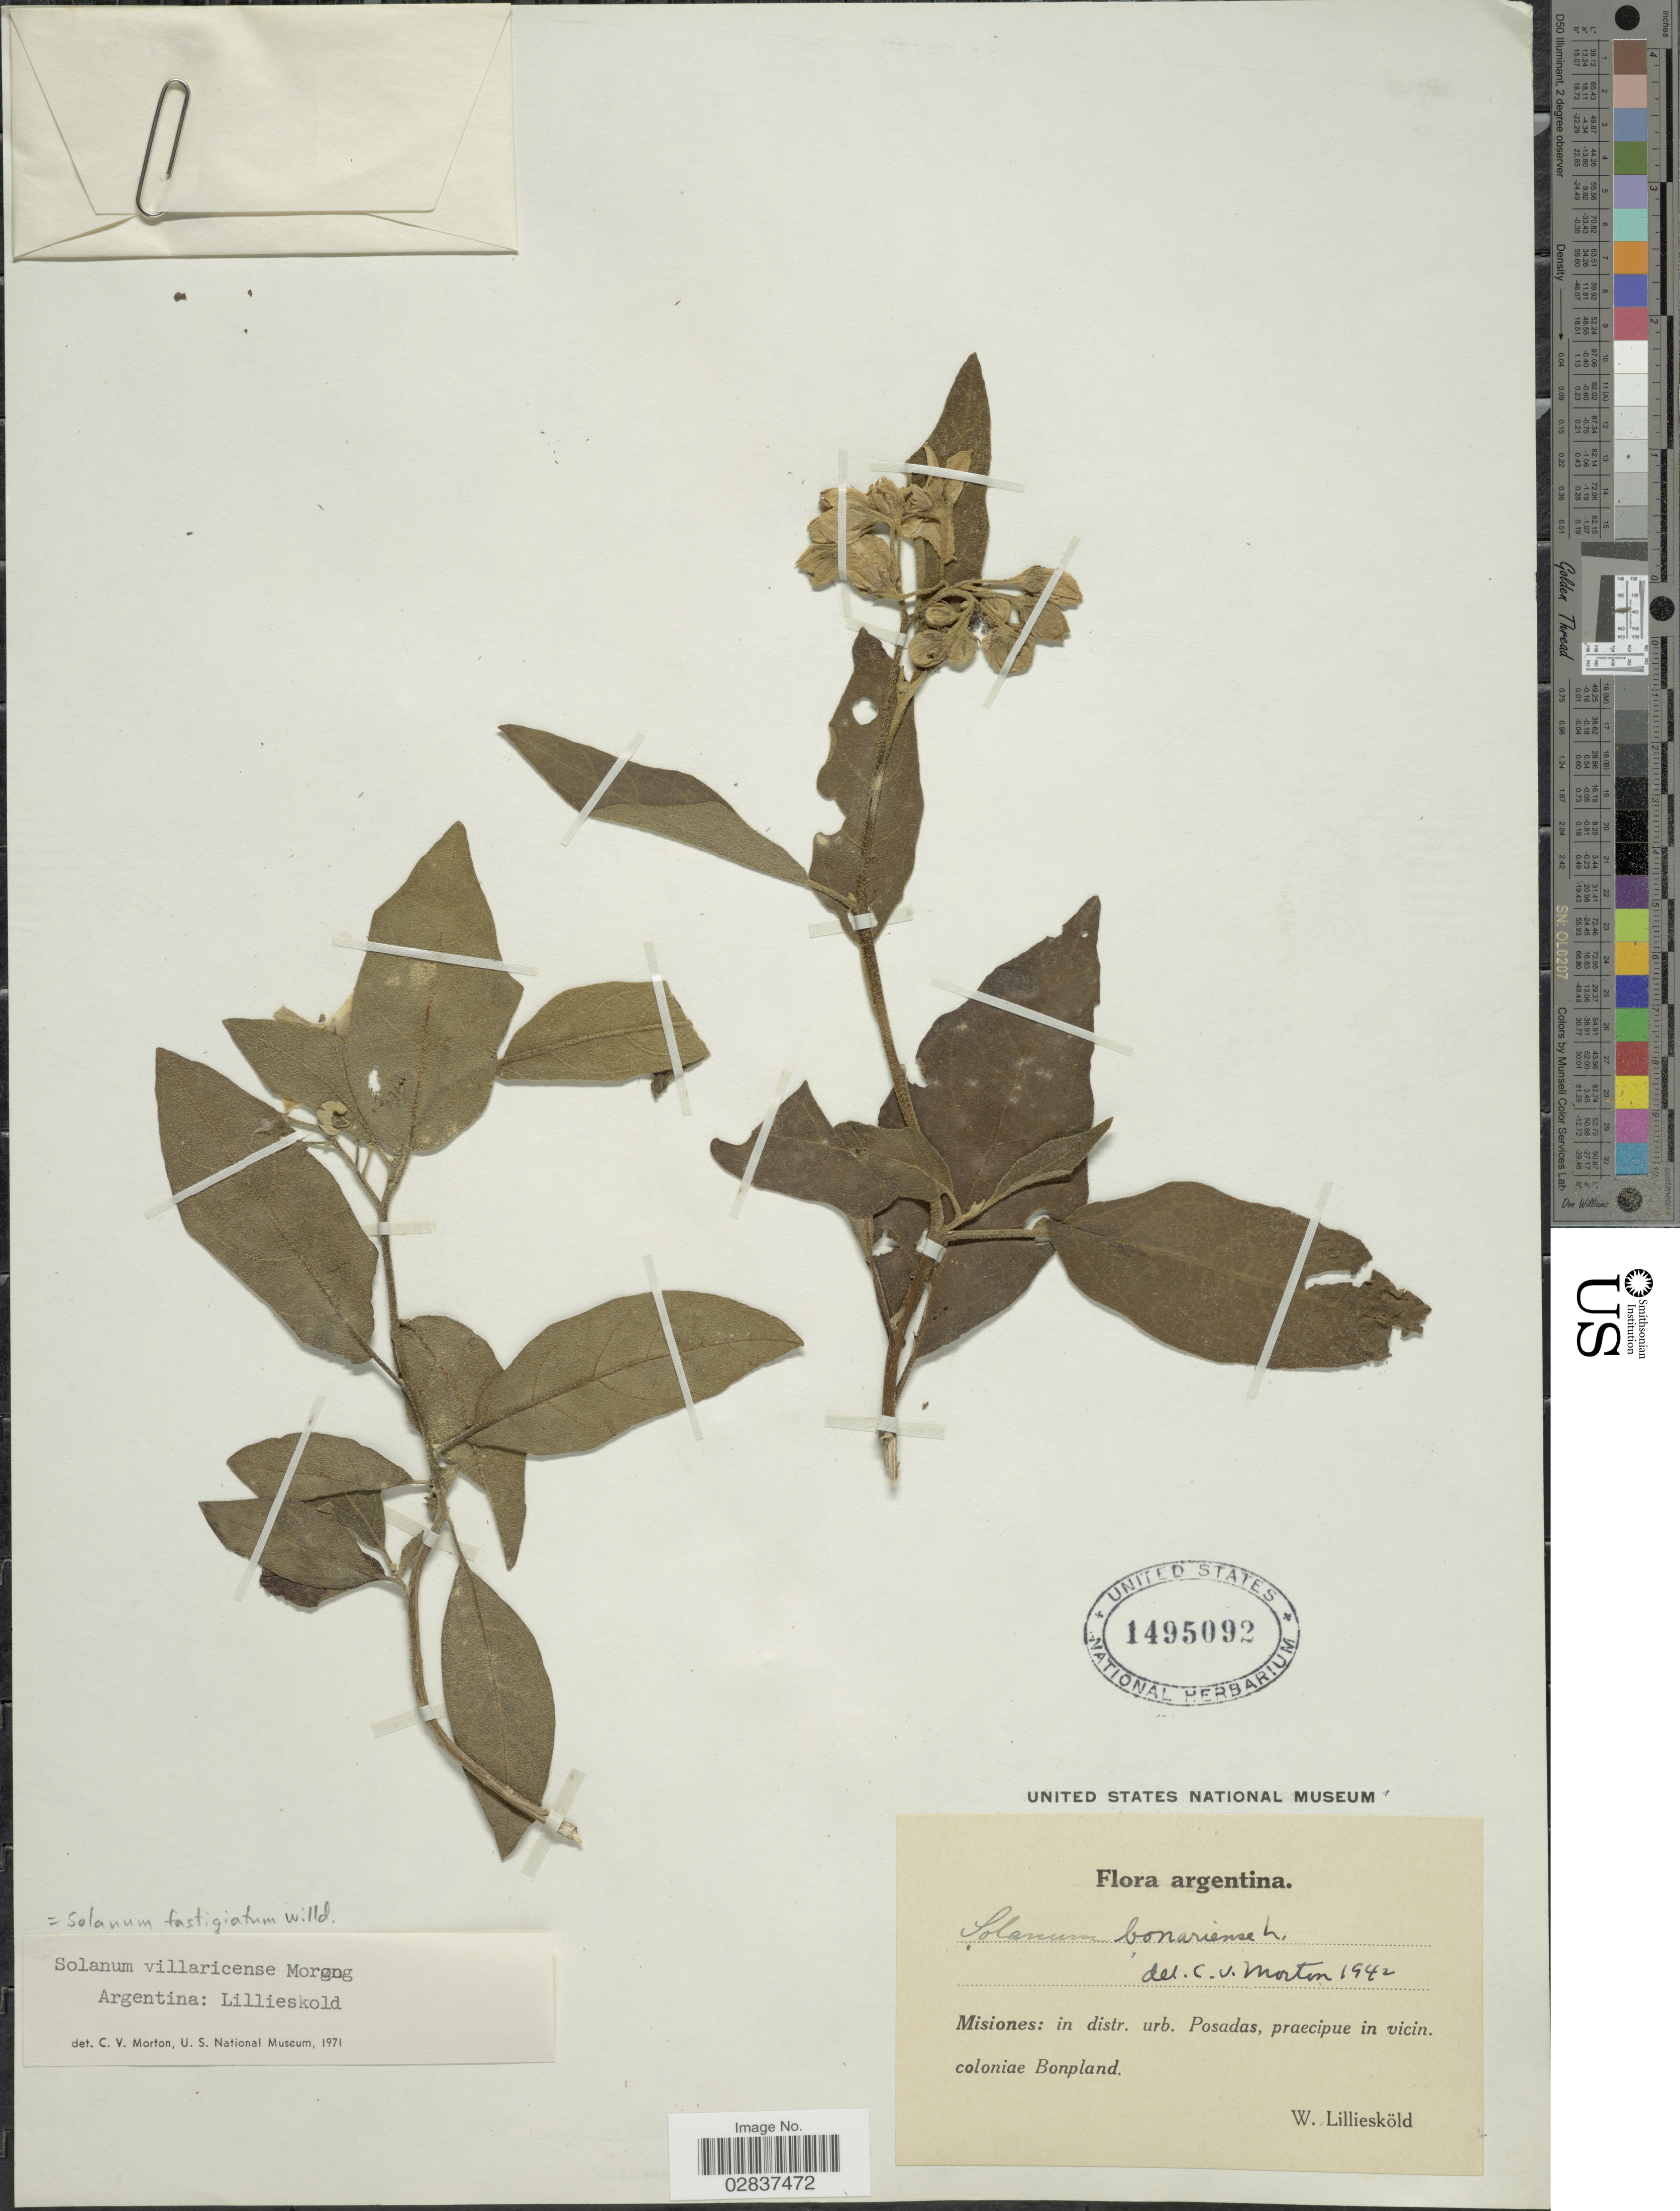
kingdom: Plantae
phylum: Tracheophyta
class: Magnoliopsida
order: Solanales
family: Solanaceae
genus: Solanum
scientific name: Solanum fastigiatum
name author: Willd.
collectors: W. Lilliesköld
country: Argentina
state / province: Misiones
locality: Misiones: in distr. urb. Posadas, praecipue in vicin. coloniae Bonpland.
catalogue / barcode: US 1495092